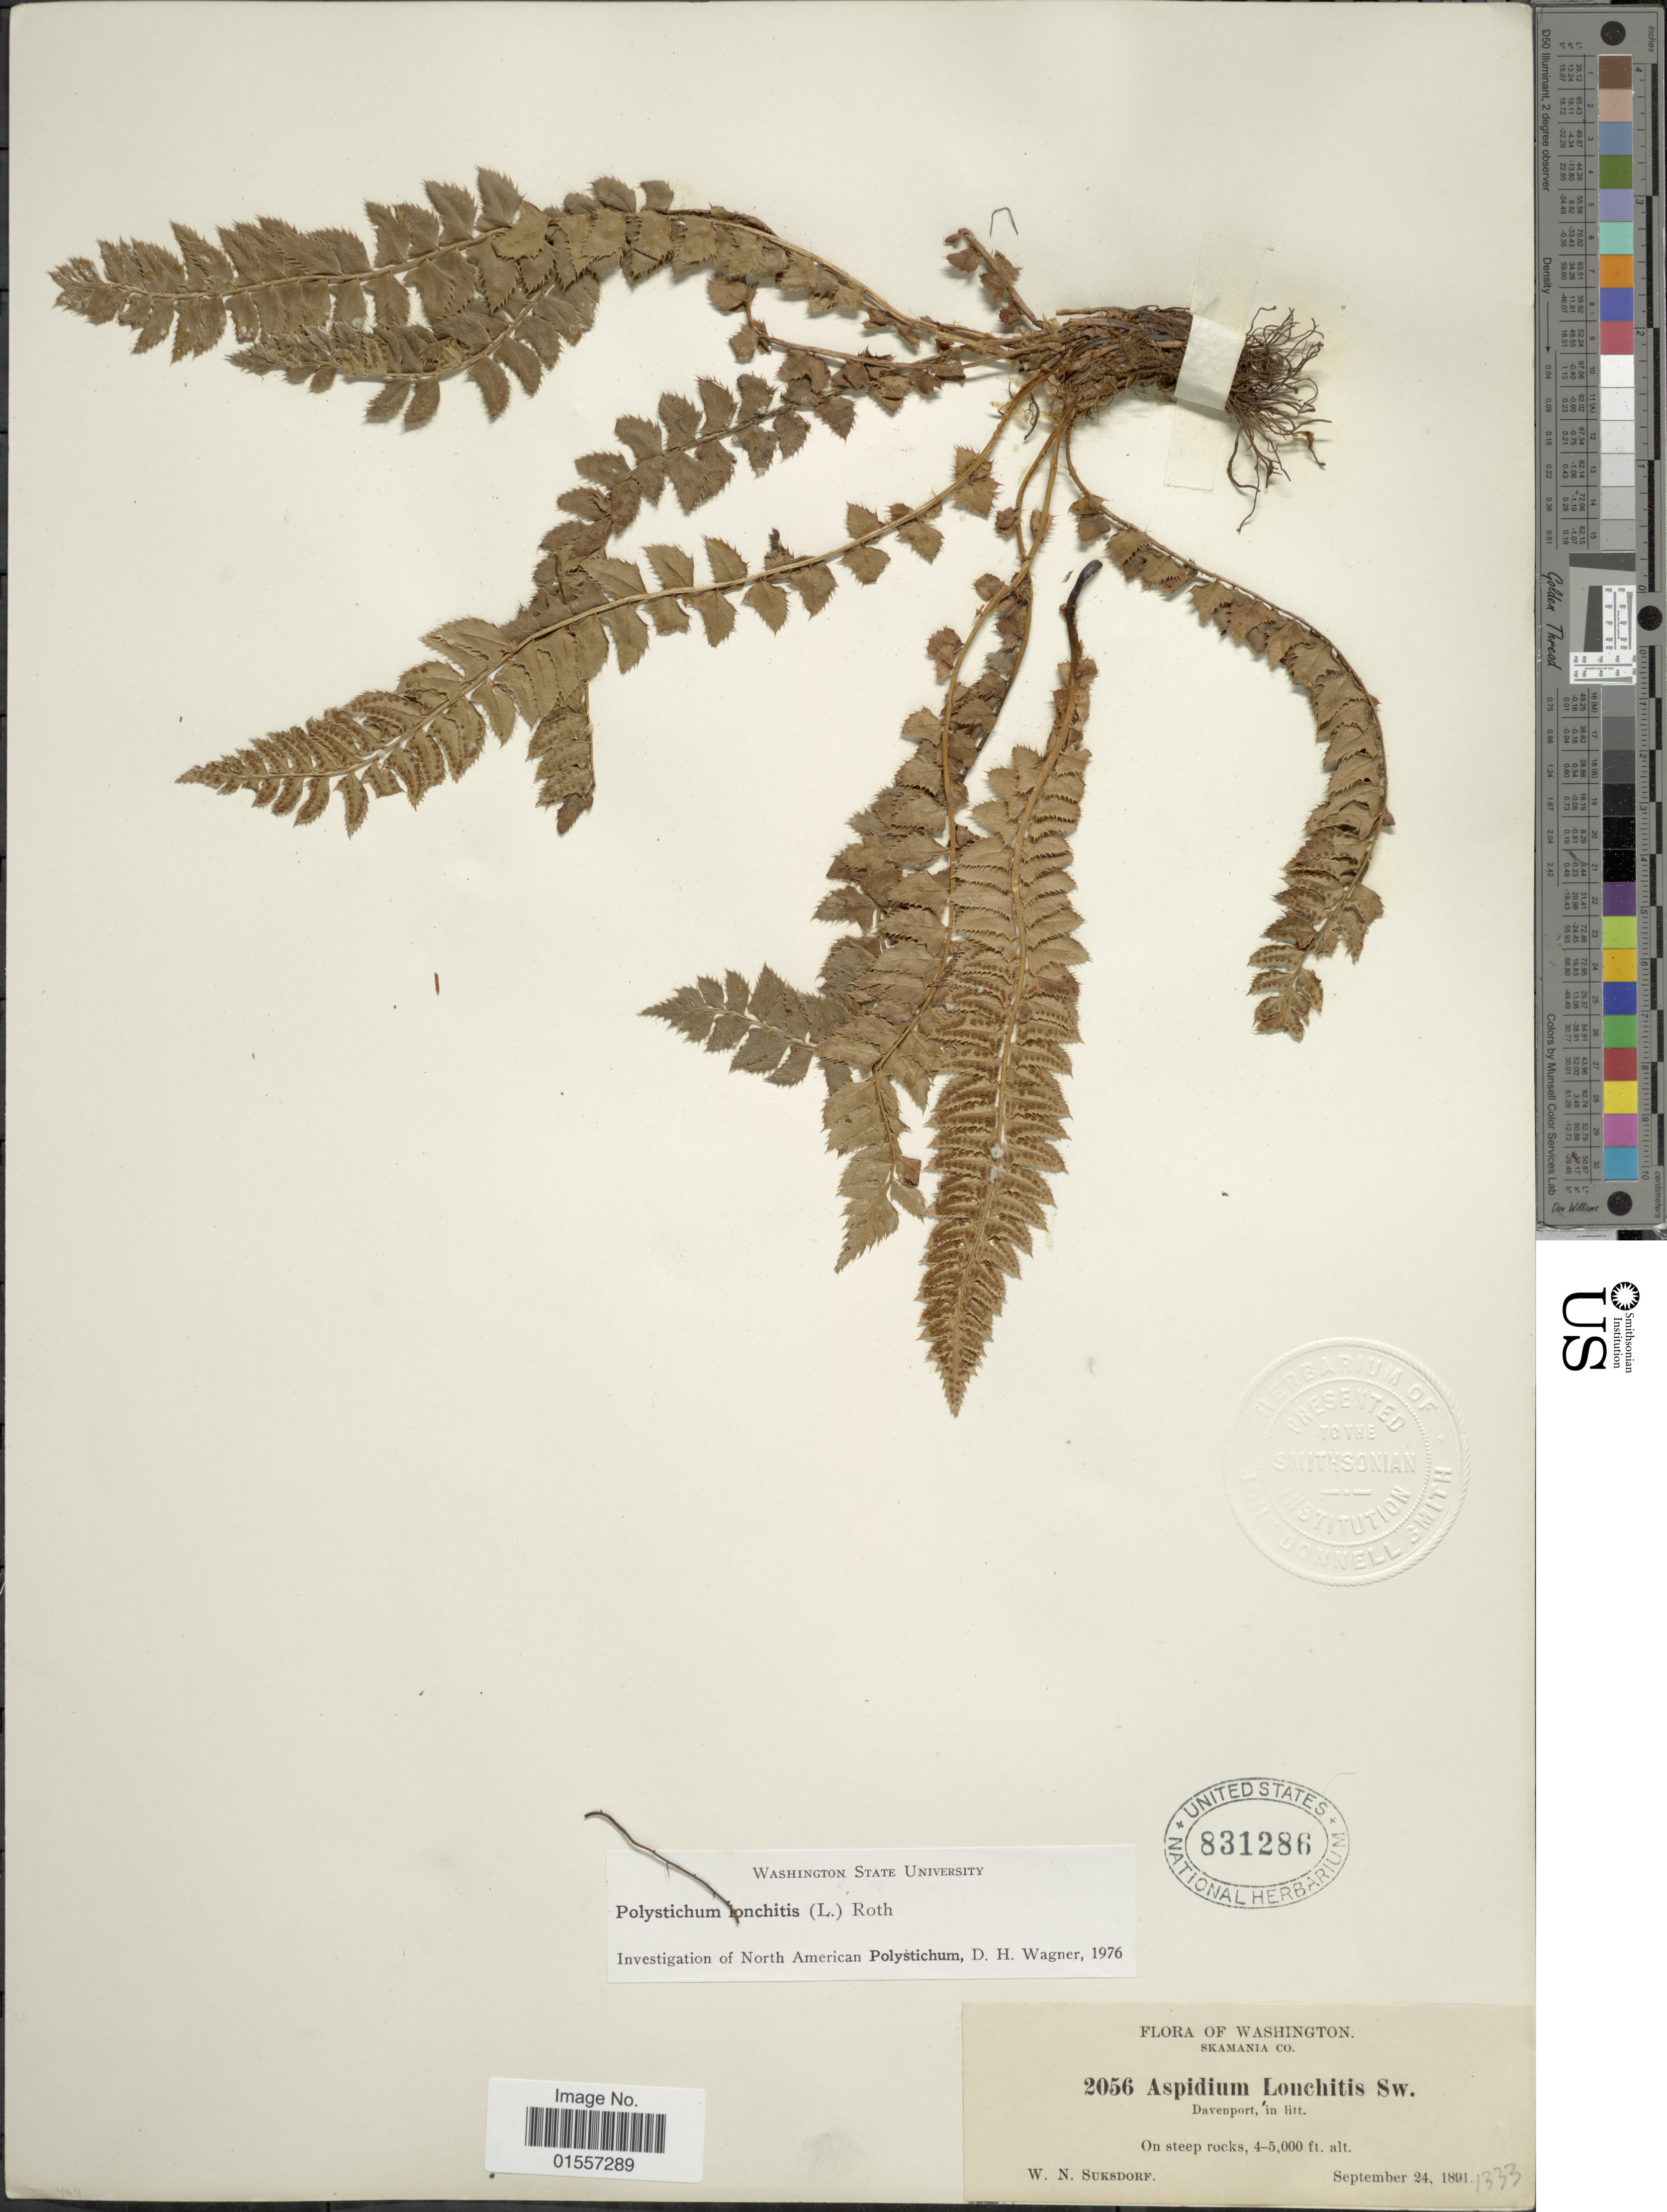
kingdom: Plantae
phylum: Tracheophyta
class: Polypodiopsida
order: Polypodiales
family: Dryopteridaceae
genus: Polystichum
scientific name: Polystichum lonchitis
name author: (Roth) L.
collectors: W. N. Suksdorf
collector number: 2056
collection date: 1891-09-24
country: United States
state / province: Washington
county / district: Skamania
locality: Skamania Co, On steep rocks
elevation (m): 1219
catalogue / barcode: US 831286